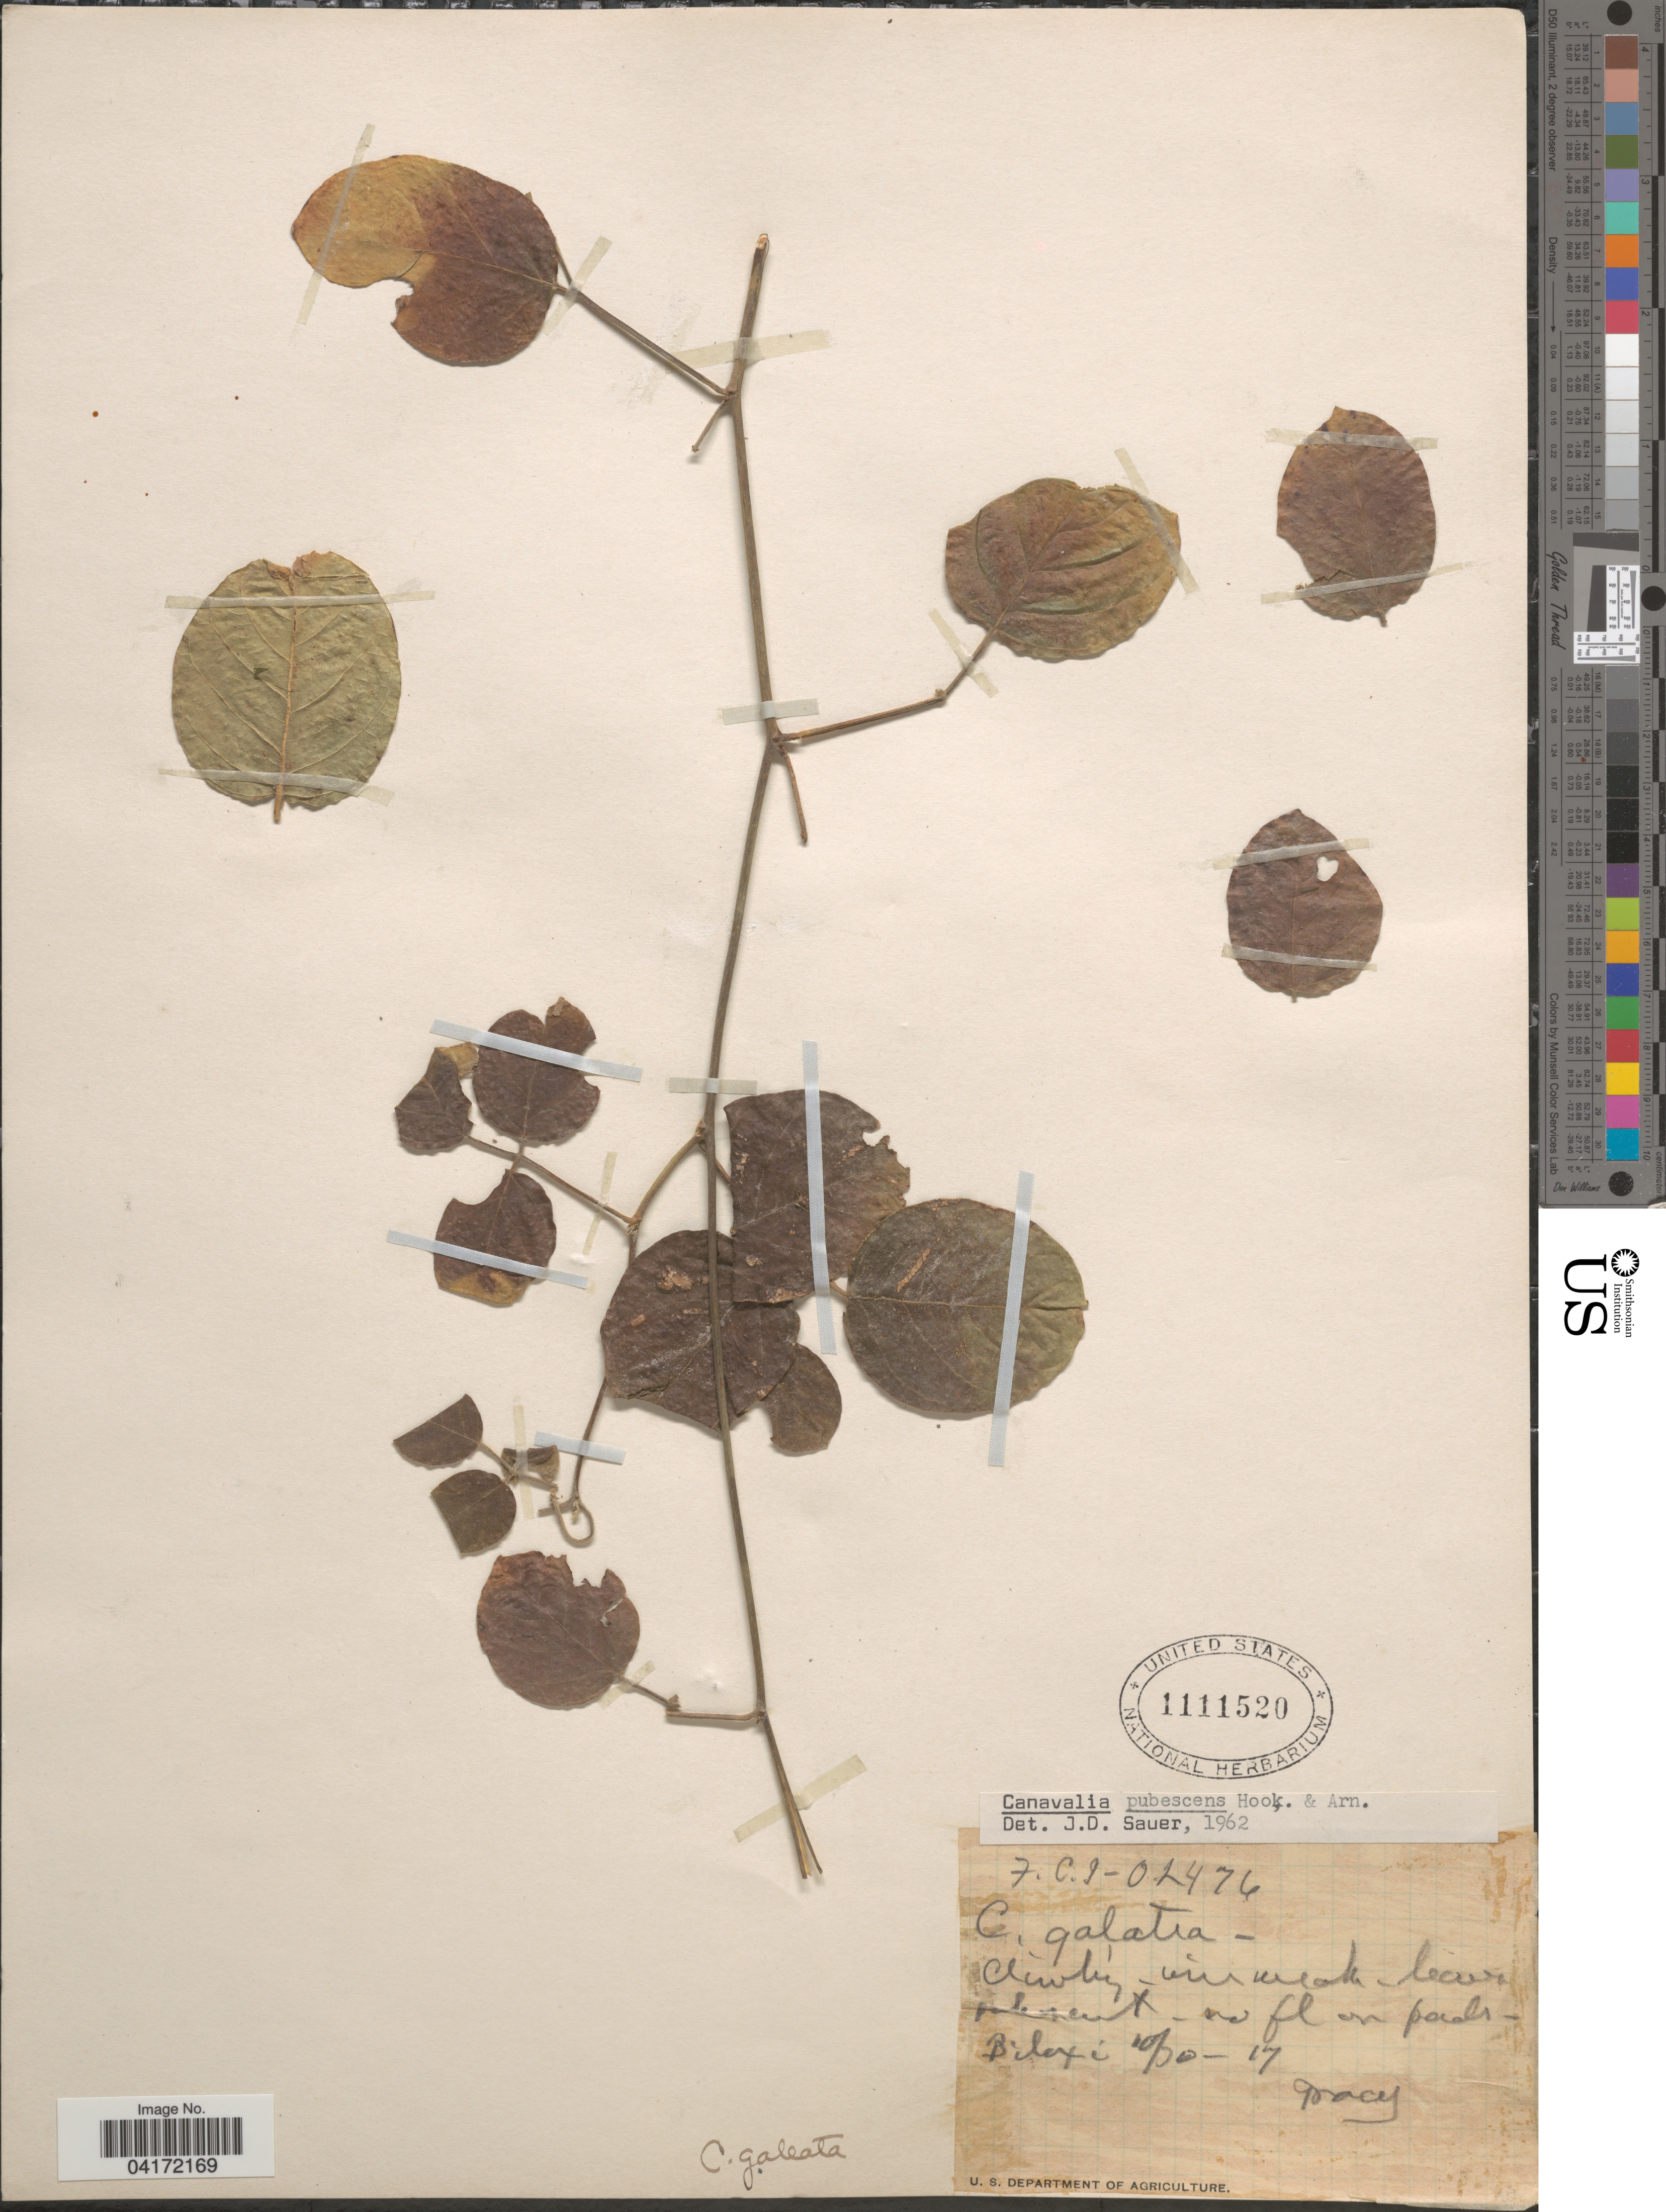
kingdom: Plantae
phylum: Tracheophyta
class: Magnoliopsida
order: Fabales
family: Fabaceae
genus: Canavalia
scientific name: Canavalia pubescens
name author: Hook. & Arn.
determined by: Sauer, J. D.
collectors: -. Tracy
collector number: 7CI-02476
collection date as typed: Transcribed d/m/y: 30/10/17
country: United States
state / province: Mississippi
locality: Biloxi.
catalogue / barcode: US 1111520